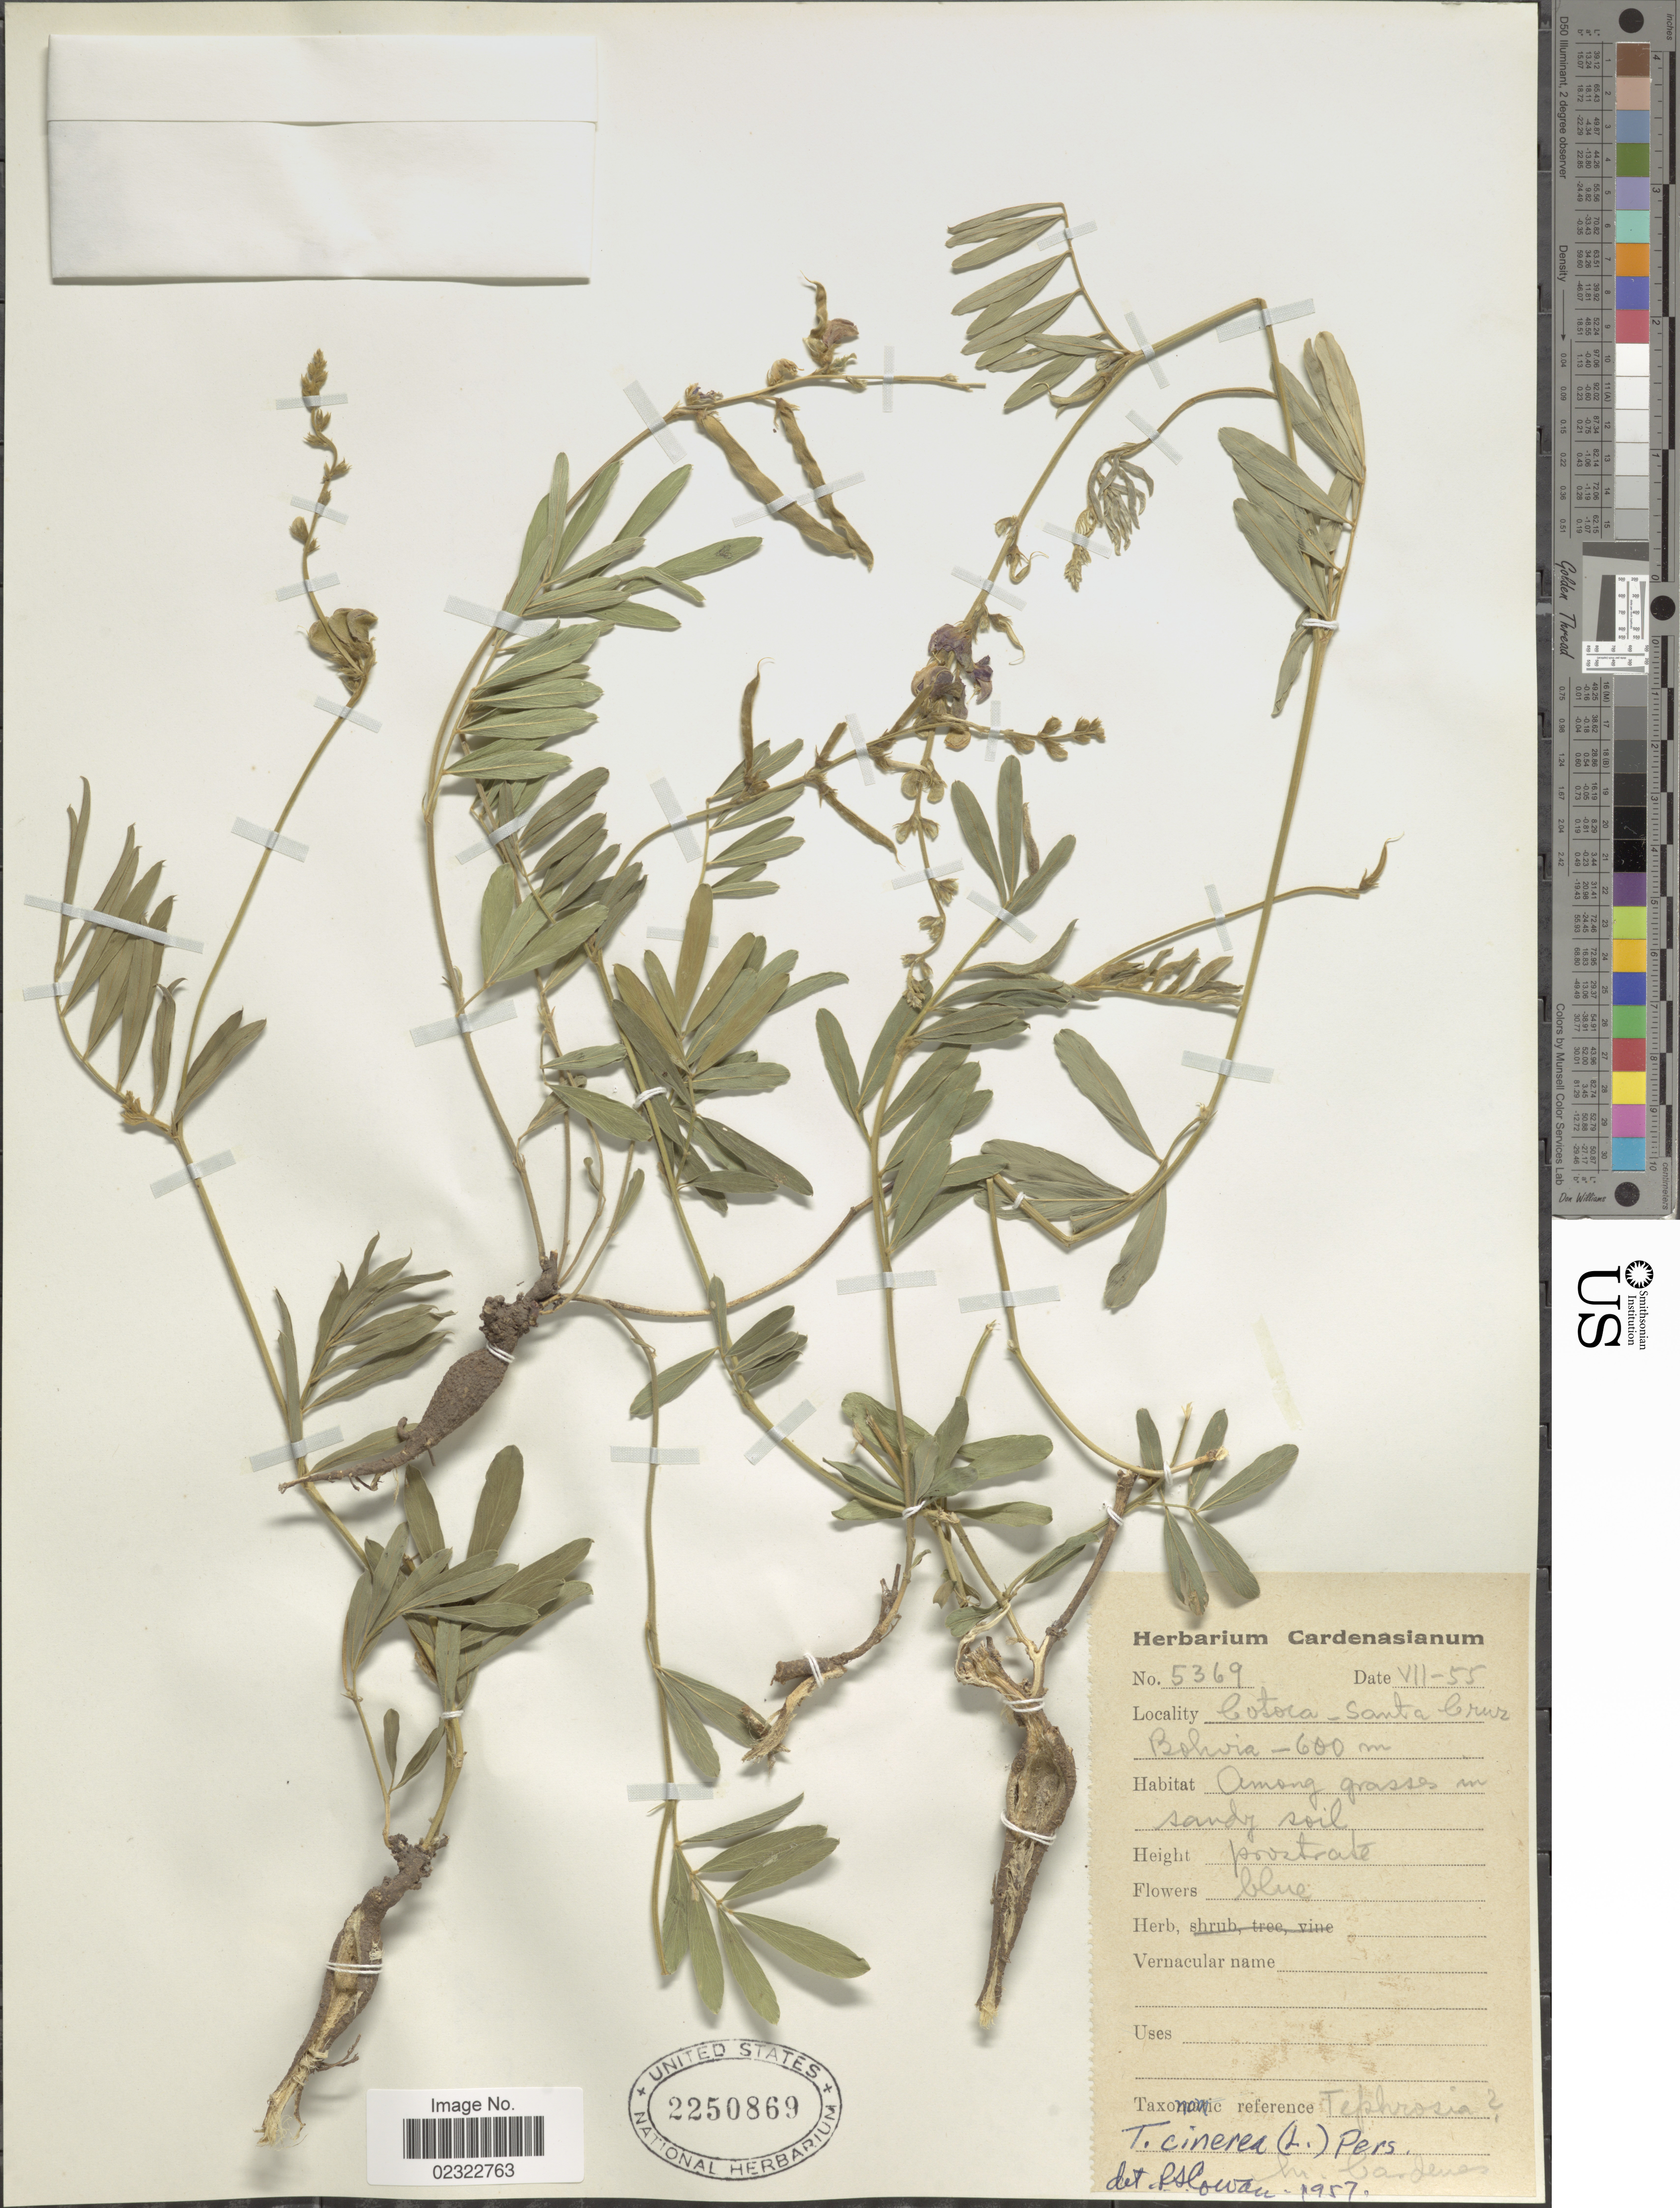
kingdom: Plantae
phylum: Tracheophyta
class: Magnoliopsida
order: Fabales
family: Fabaceae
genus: Tephrosia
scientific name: Tephrosia cinerea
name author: (L.) Pers.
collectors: H. Cardenas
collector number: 5369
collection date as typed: Transcribed d/m/y: /7/55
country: Bolivia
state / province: Santa Cruz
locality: Costoca - Santa Cruz. Bolivia.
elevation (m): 600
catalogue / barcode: US 2250869